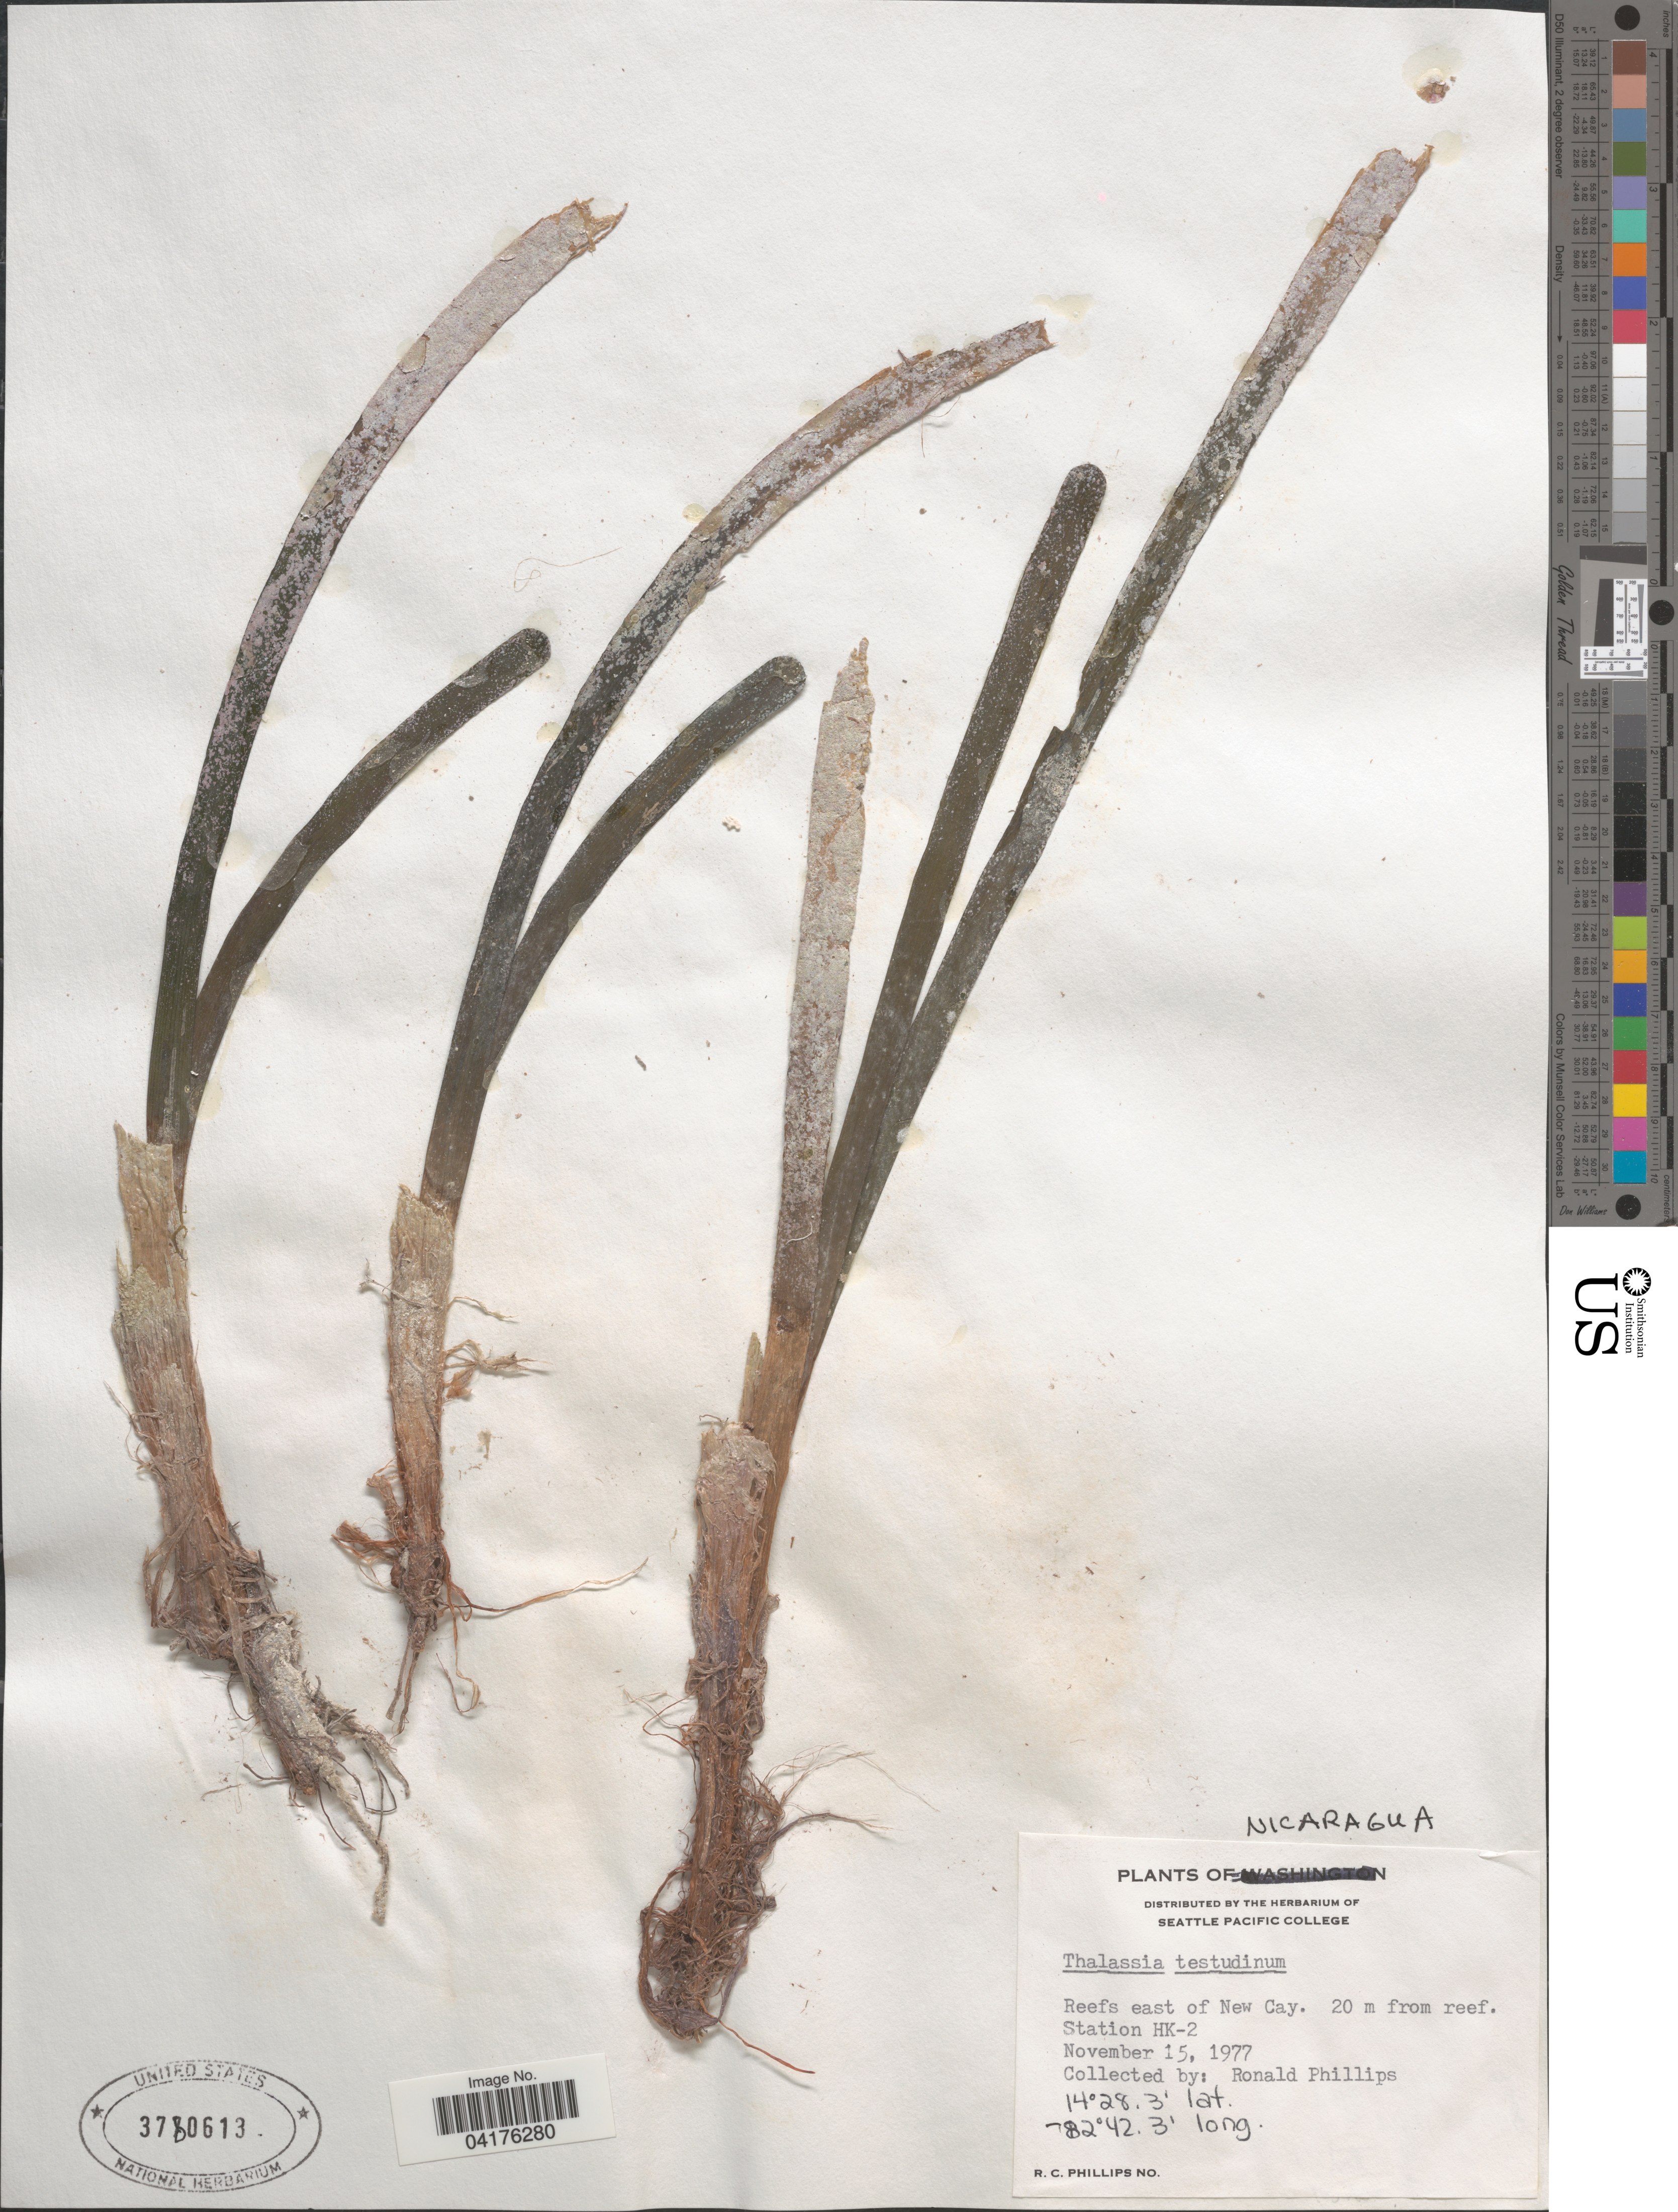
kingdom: Plantae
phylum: Tracheophyta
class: Liliopsida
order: Alismatales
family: Hydrocharitaceae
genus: Thalassia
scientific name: Thalassia testudinum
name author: Banks & Sol. ex K.D. Koenig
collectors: R. C. Phillips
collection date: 1977-11-15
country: Nicaragua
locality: Reefs east of New Cay. 20 m from reef. Station HK-2.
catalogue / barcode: US 3780613